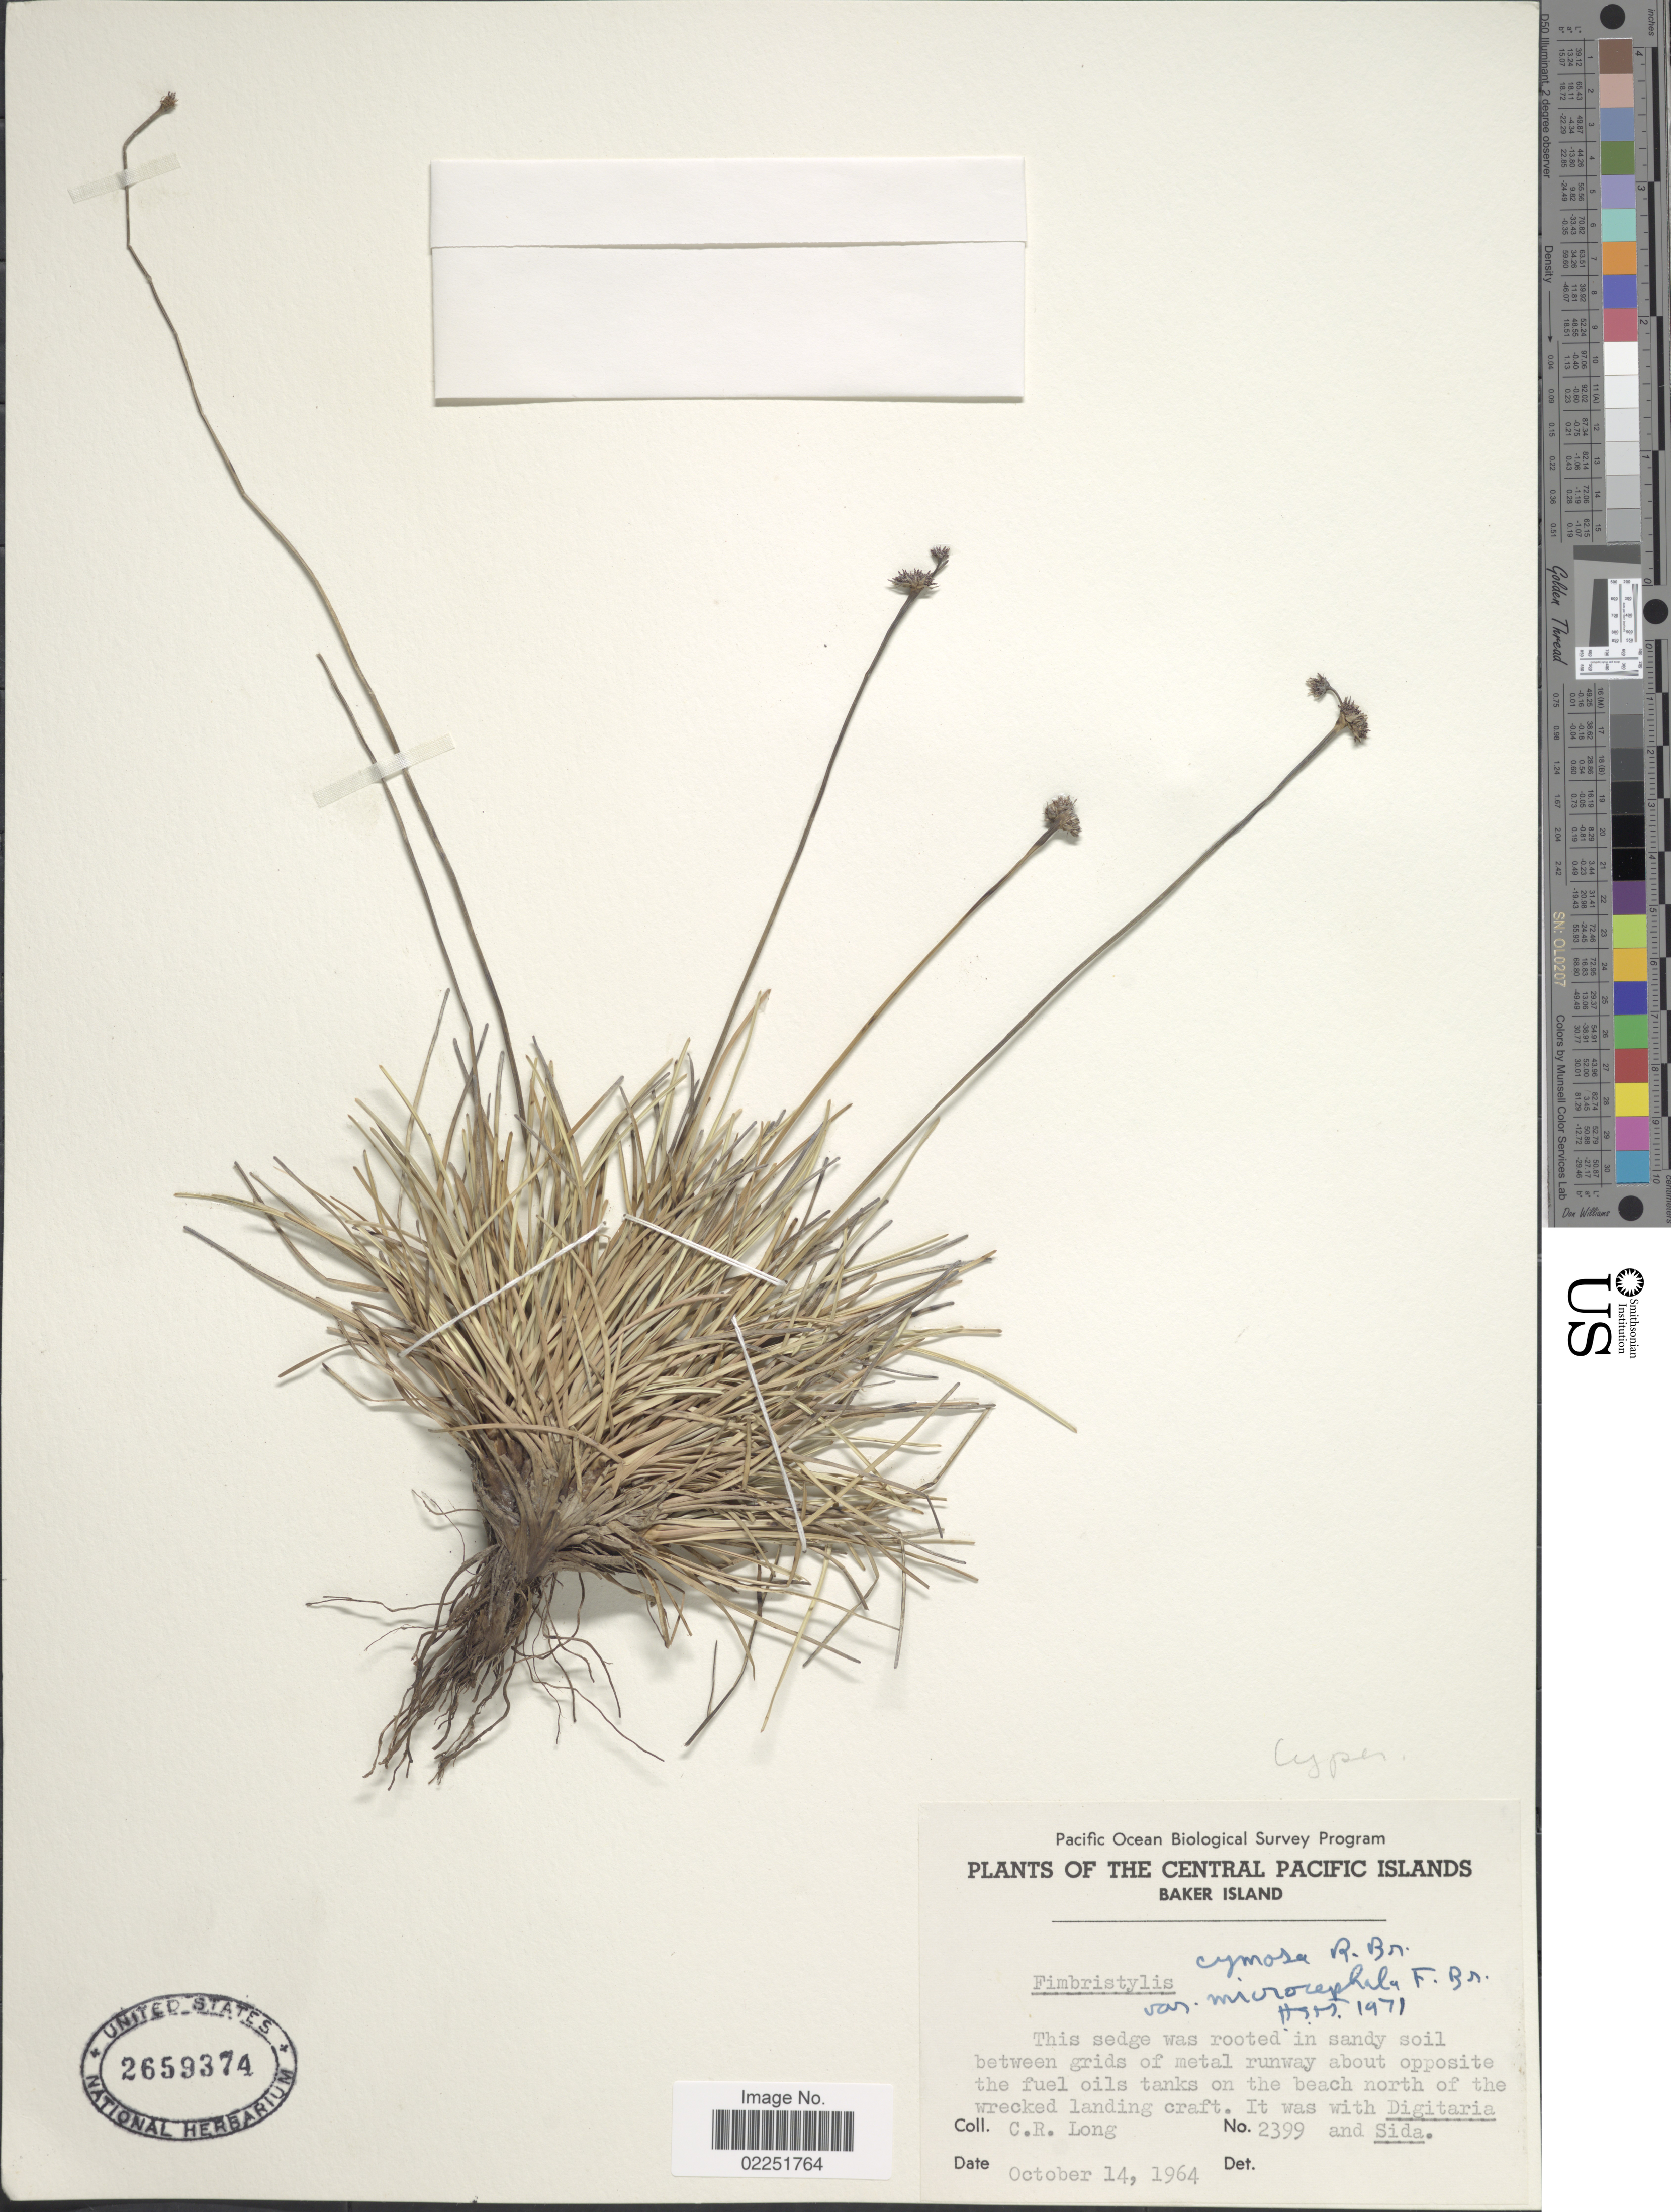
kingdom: Plantae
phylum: Tracheophyta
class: Liliopsida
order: Poales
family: Cyperaceae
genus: Fimbristylis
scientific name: Fimbristylis cymosa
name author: R. Br.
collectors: C. R. Long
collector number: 2399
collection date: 1964-10-14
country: U.S. Administered Pacific Islands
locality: Central Pacific Islands. Baker Island, between grids of metal runway about opposite the fuel oils tanks on the beach north of the wrecked landing craft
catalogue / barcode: US 2659374